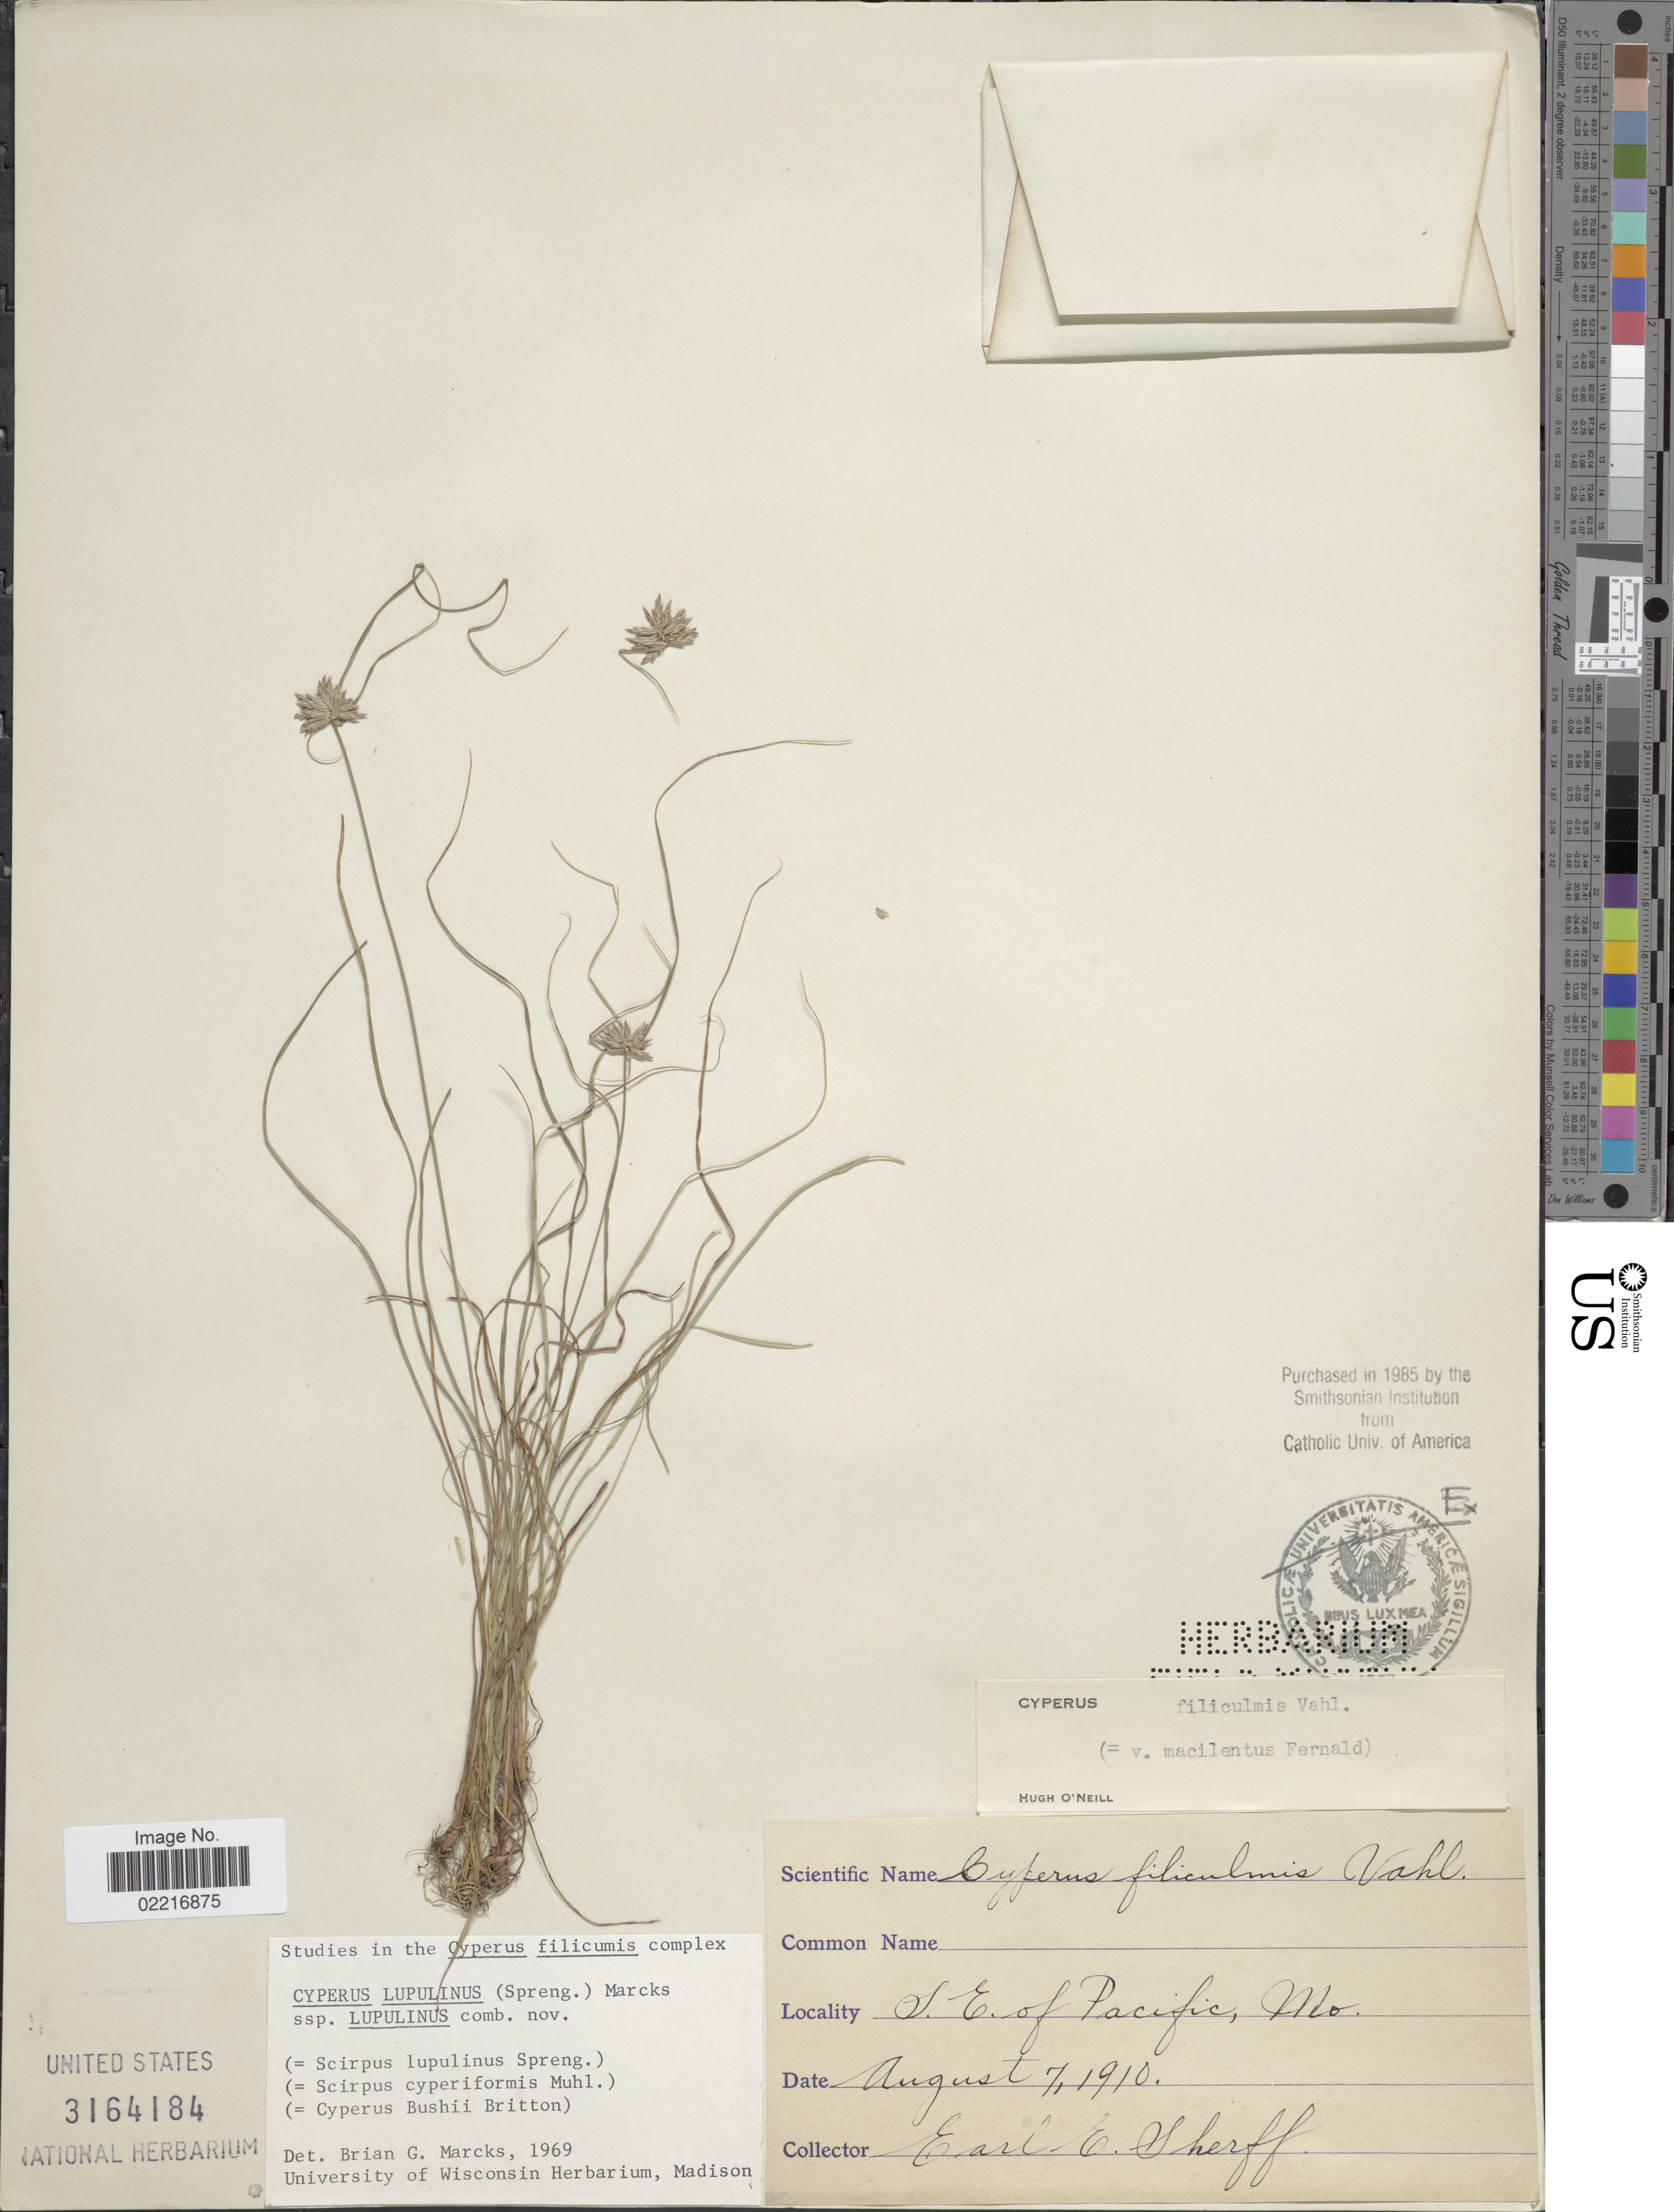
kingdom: Plantae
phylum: Tracheophyta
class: Liliopsida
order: Poales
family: Cyperaceae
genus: Cyperus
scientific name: Cyperus lupulinus subsp. lupulinus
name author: (Spreng.) Marcks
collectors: E. E. Sherff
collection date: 1910-08-07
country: United States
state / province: Missouri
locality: S.E. of Pacific, Mo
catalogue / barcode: US 3164184